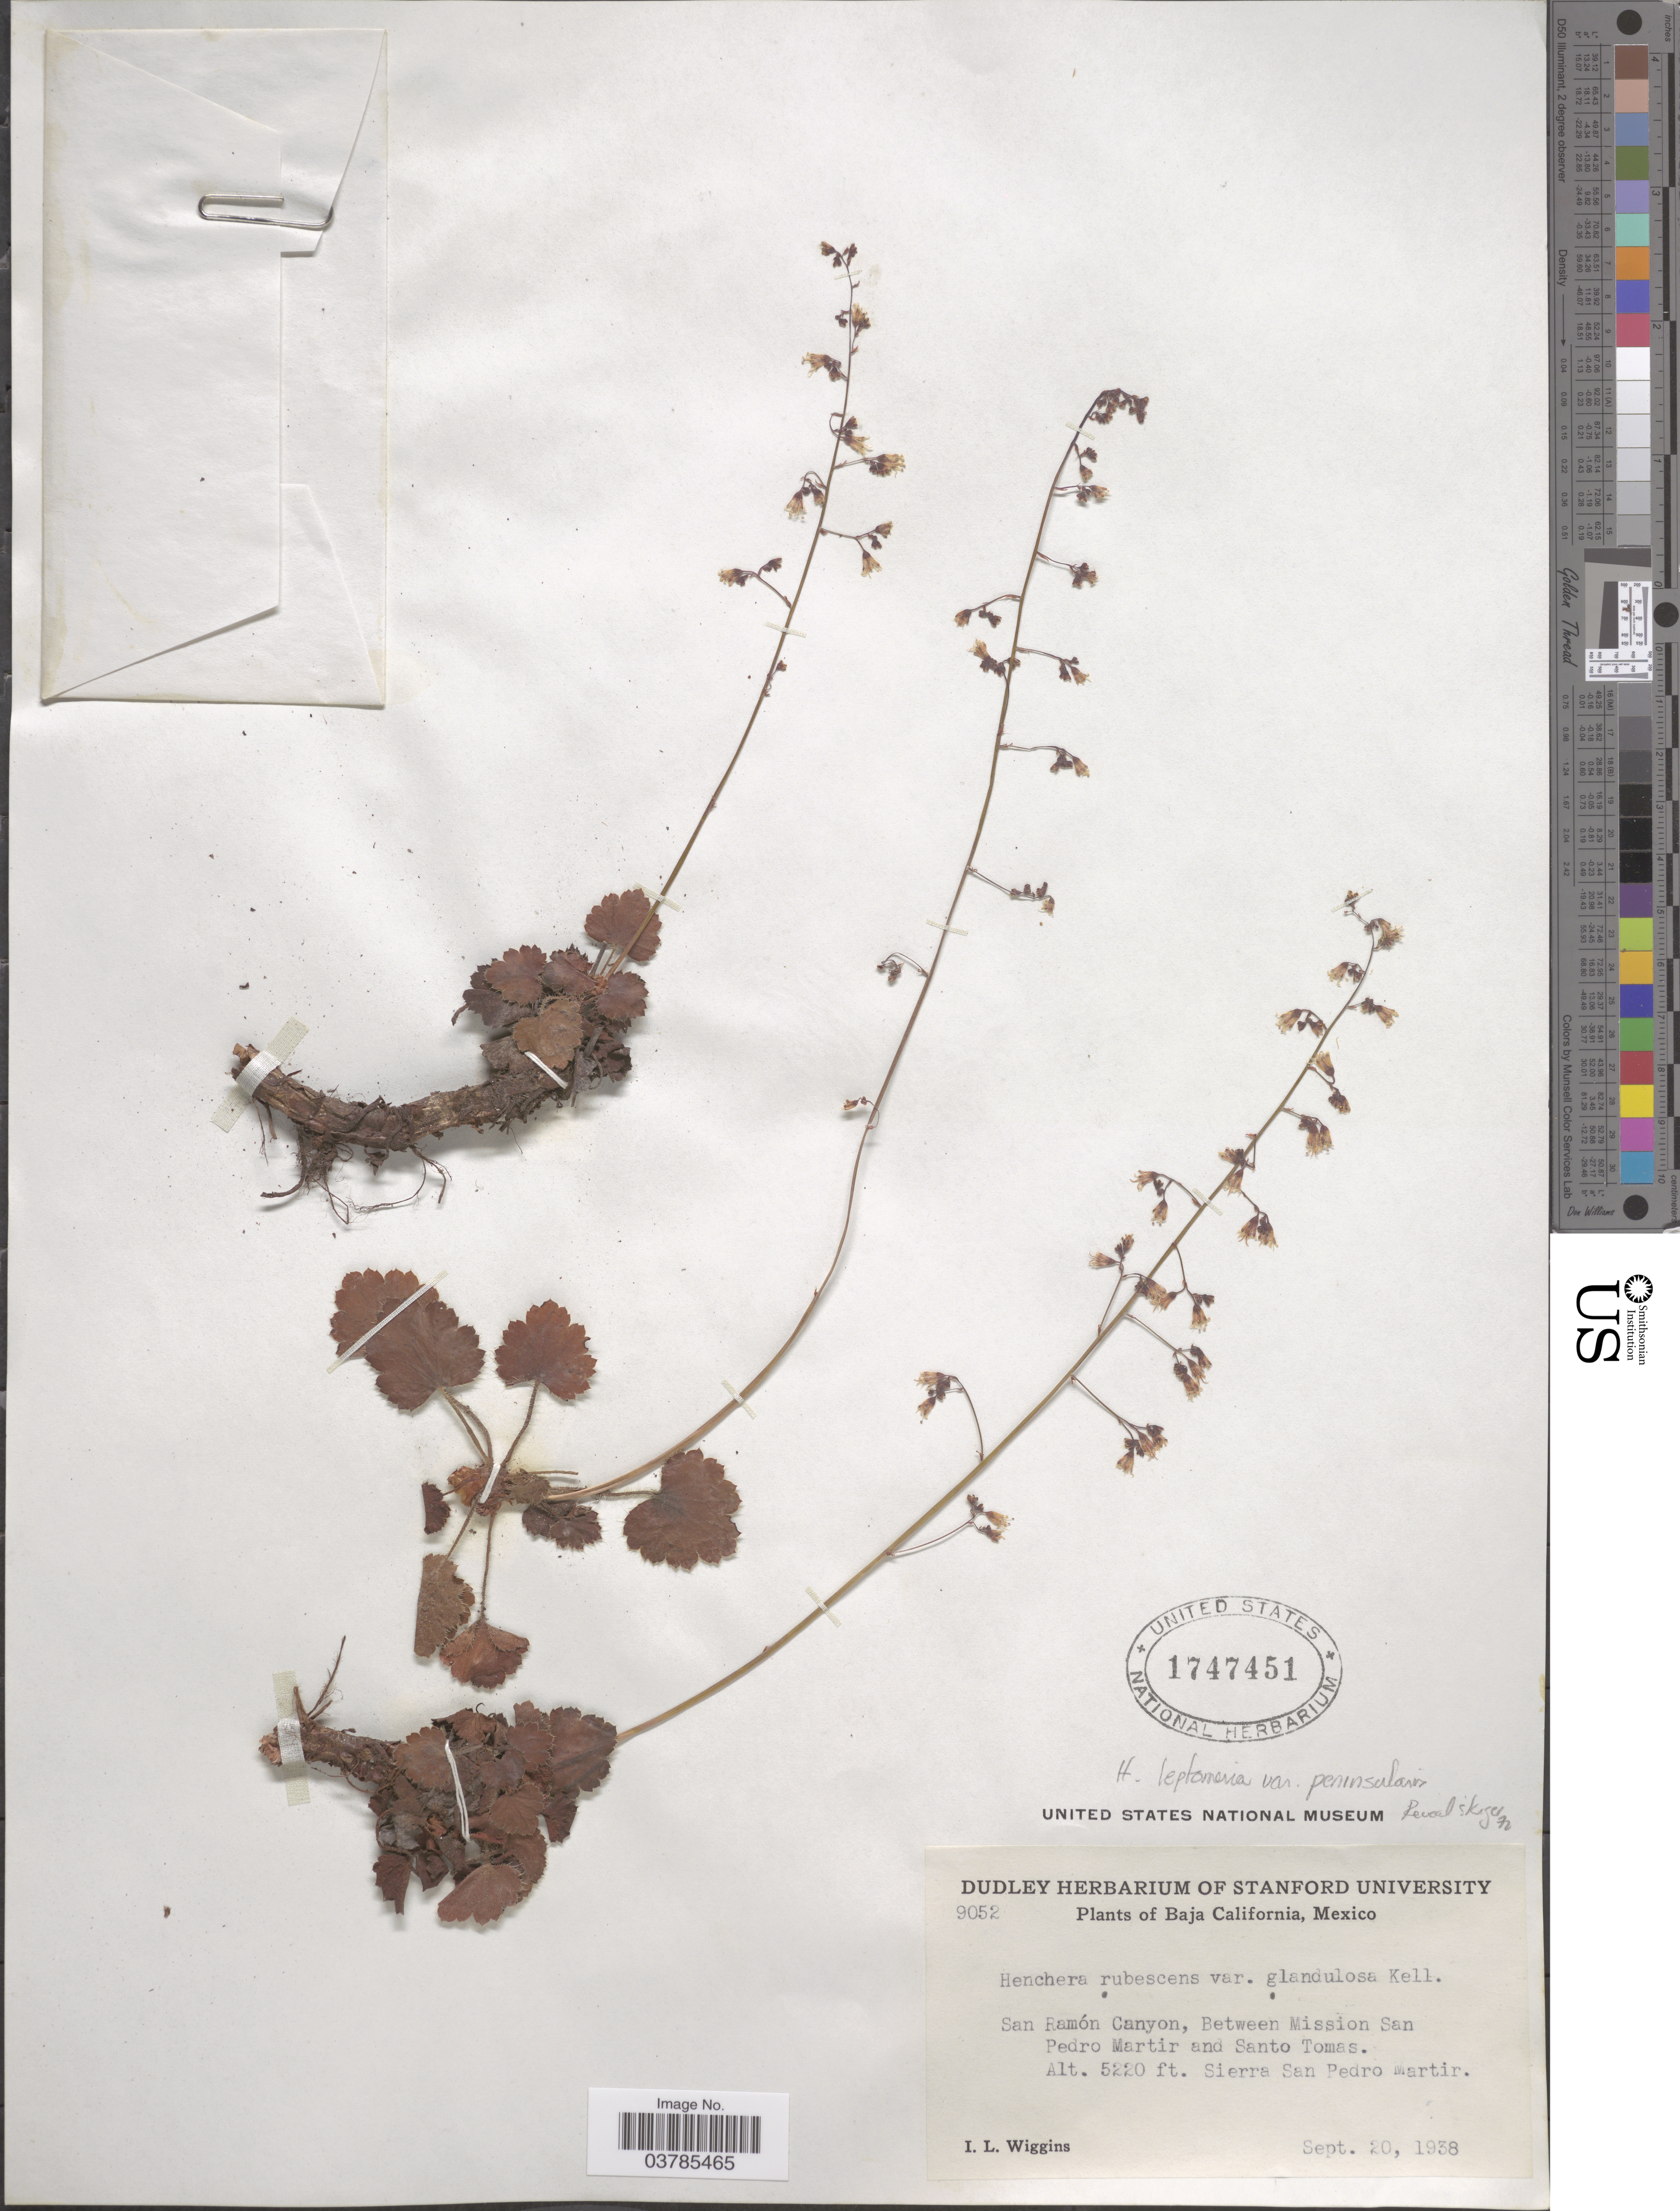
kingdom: Plantae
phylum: Tracheophyta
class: Magnoliopsida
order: Saxifragales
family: Saxifragaceae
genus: Heuchera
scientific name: Heuchera rubescens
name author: Torr.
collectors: I. L. Wiggins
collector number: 9052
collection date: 1938-09-20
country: Mexico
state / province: Baja California Norte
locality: San Ramón Canyon, Between Mission San Pedro Martir and Santo Tomas. Sierra San Pedro Martir.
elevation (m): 1591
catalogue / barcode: US 1747451